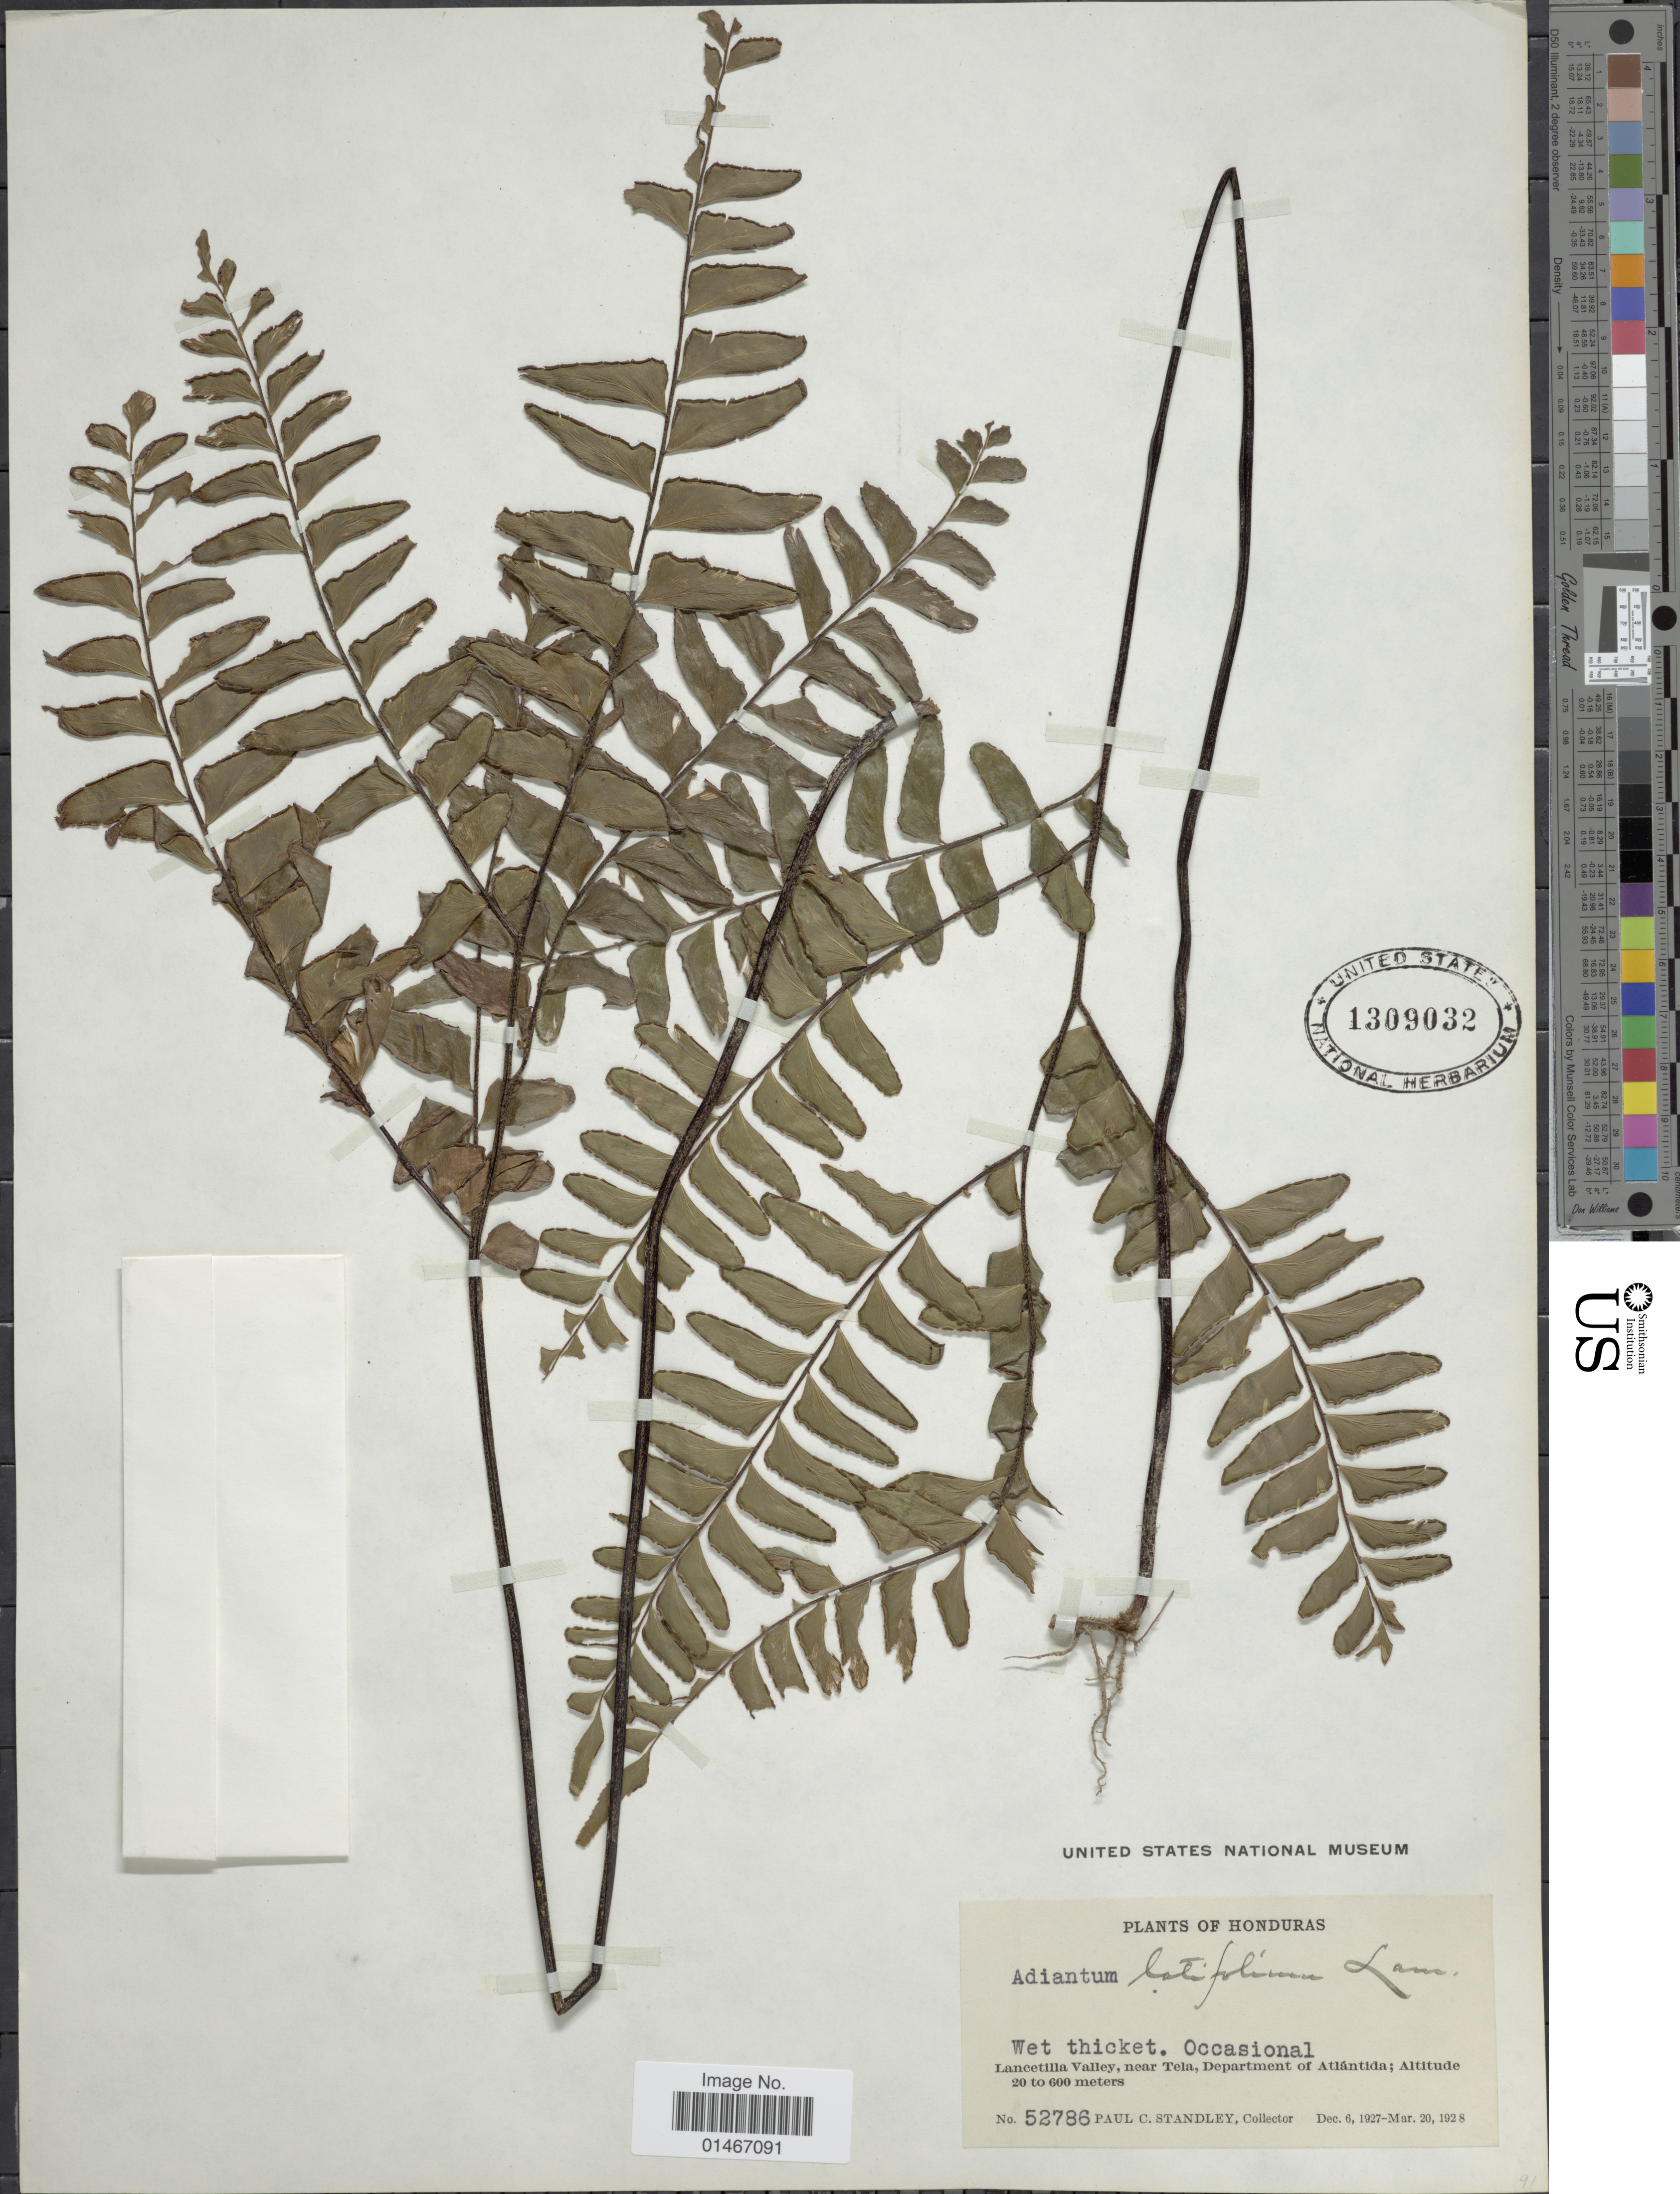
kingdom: Plantae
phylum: Tracheophyta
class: Polypodiopsida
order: Polypodiales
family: Pteridaceae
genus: Adiantum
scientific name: Adiantum latifolium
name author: Lam.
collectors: P. C. Standley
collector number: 52786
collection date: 1927-12-06/1928-03-20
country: Honduras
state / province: Atlántida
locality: Lancetilla Valley, near Tela, Department of Atlantida.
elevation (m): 20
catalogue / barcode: US 1309032